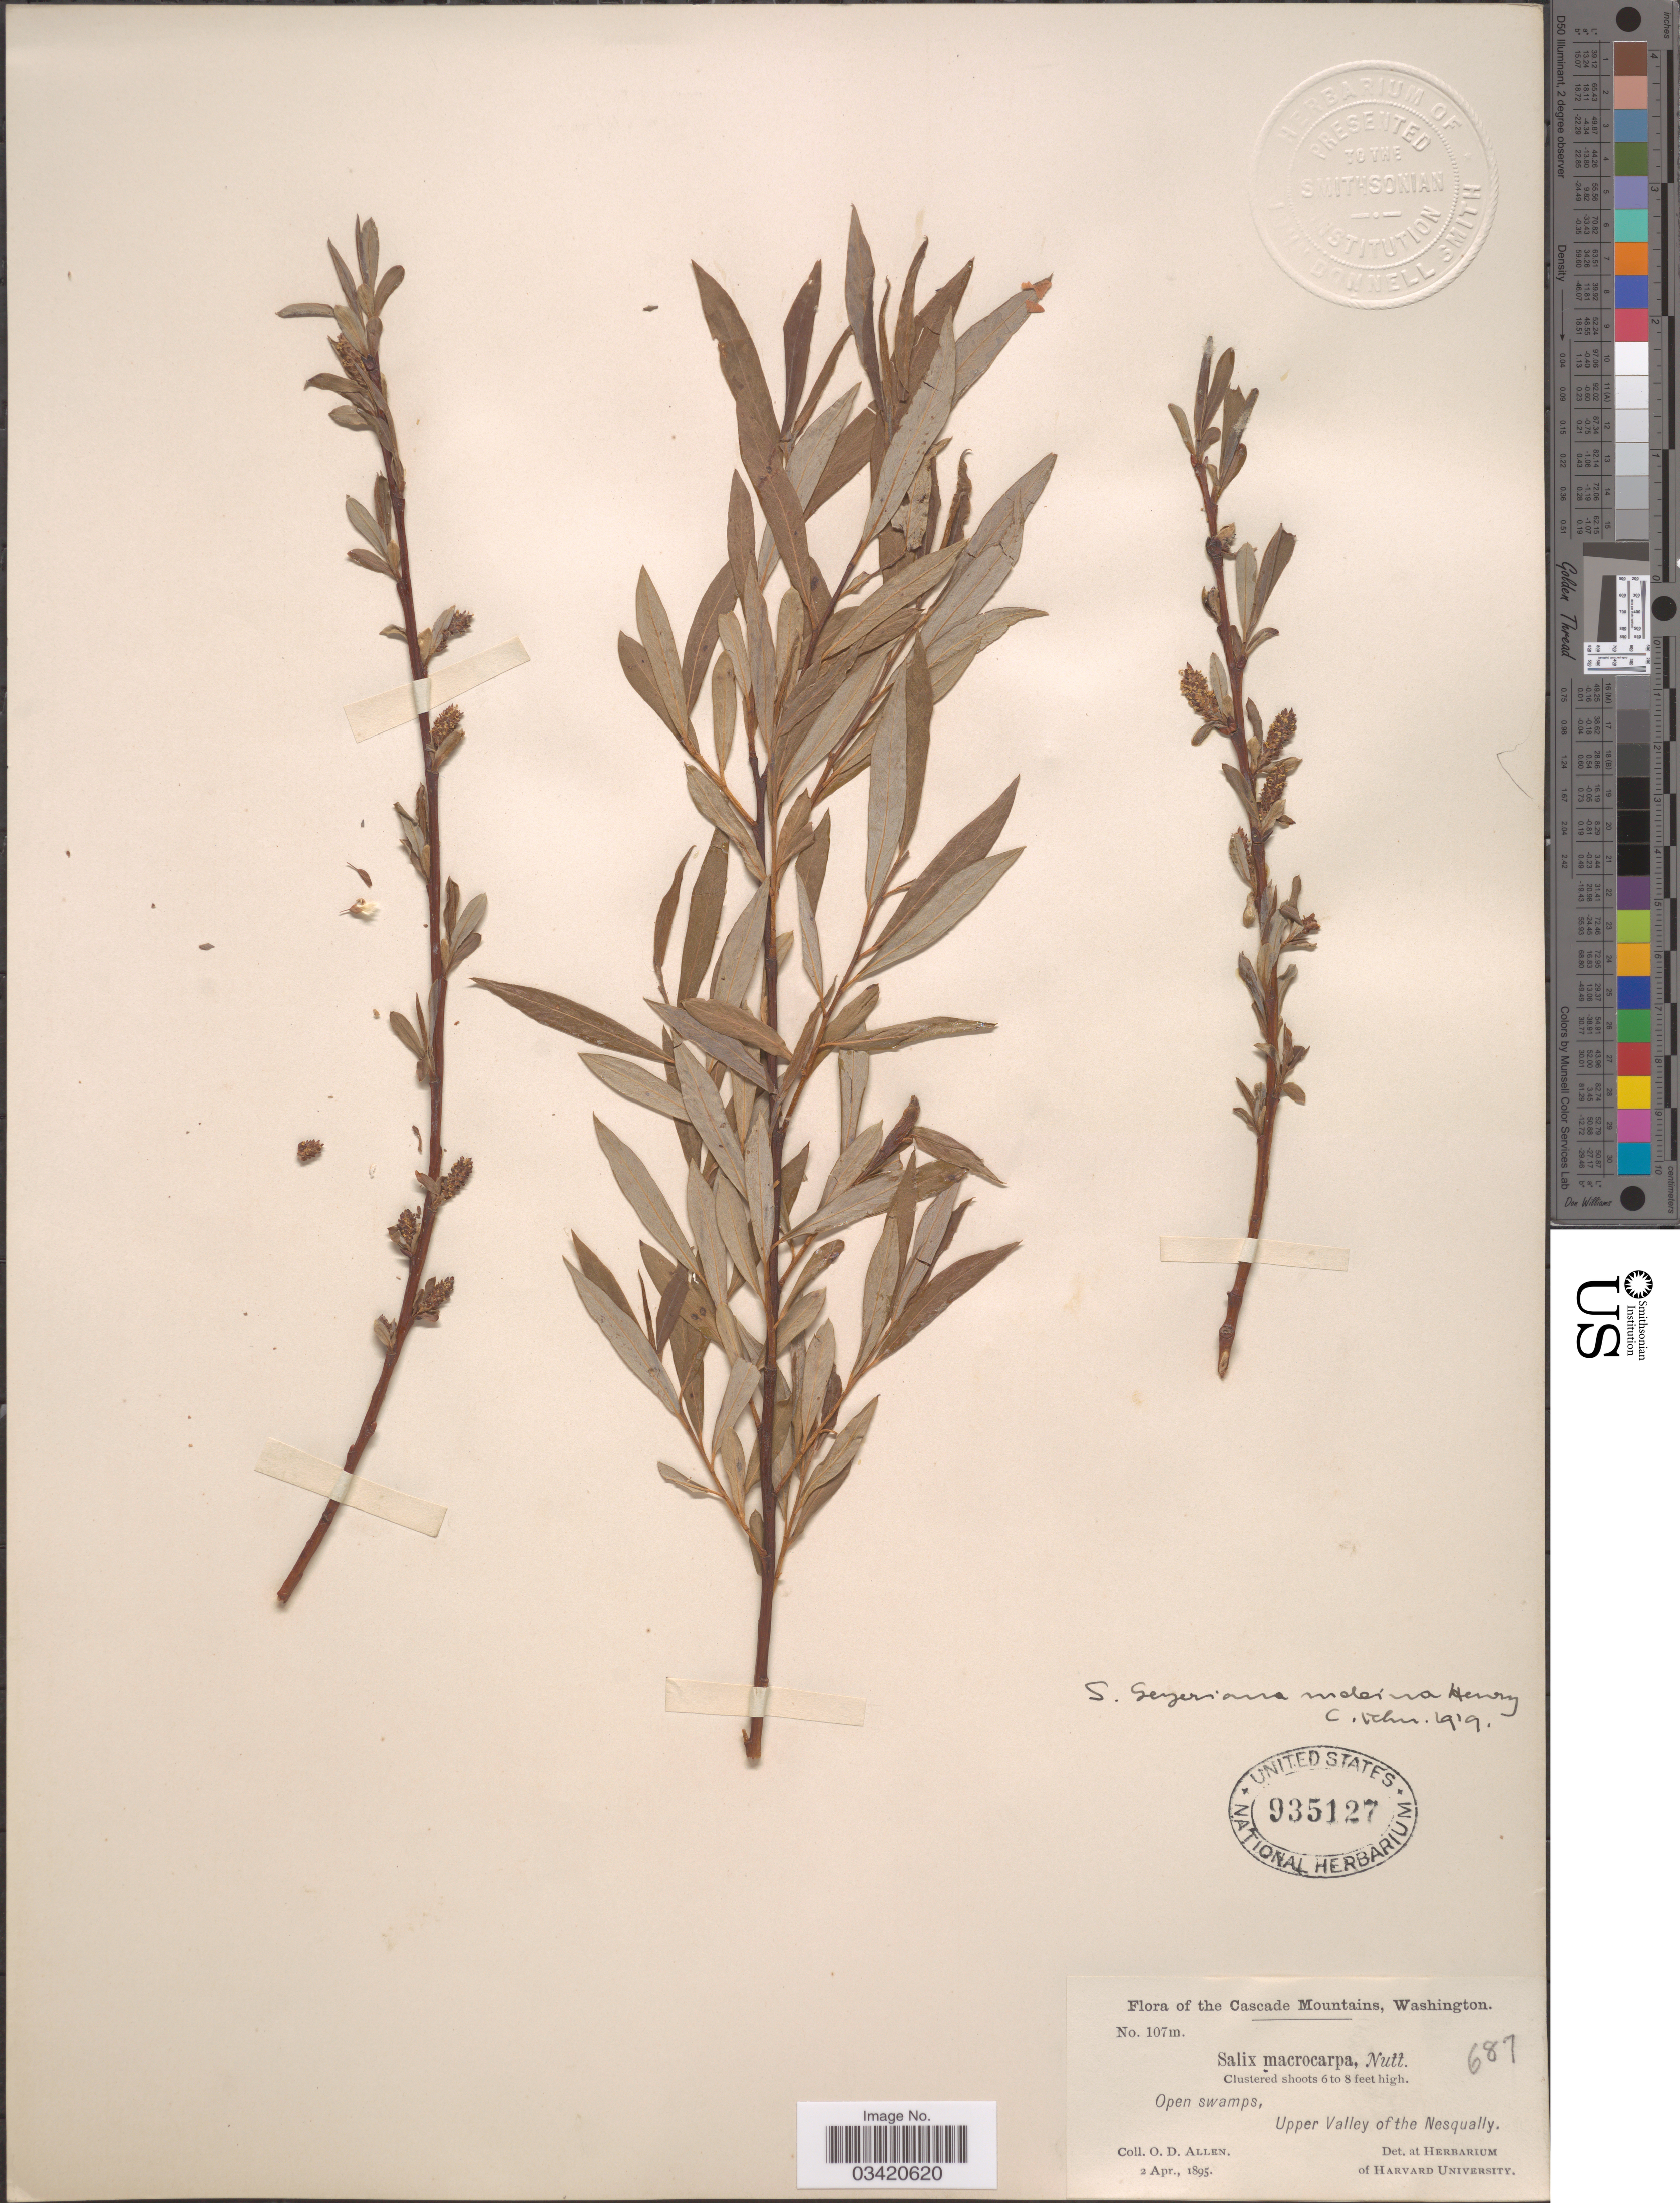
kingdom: Plantae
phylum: Tracheophyta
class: Magnoliopsida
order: Malpighiales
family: Salicaceae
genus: Salix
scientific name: Salix geyeriana var. meleina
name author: J.K. Henry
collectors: O. D. Allen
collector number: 107m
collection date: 1895-04-02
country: United States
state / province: Washington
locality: The Cascade Mountains. Upper Valley of the Nesqually.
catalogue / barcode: US 935127